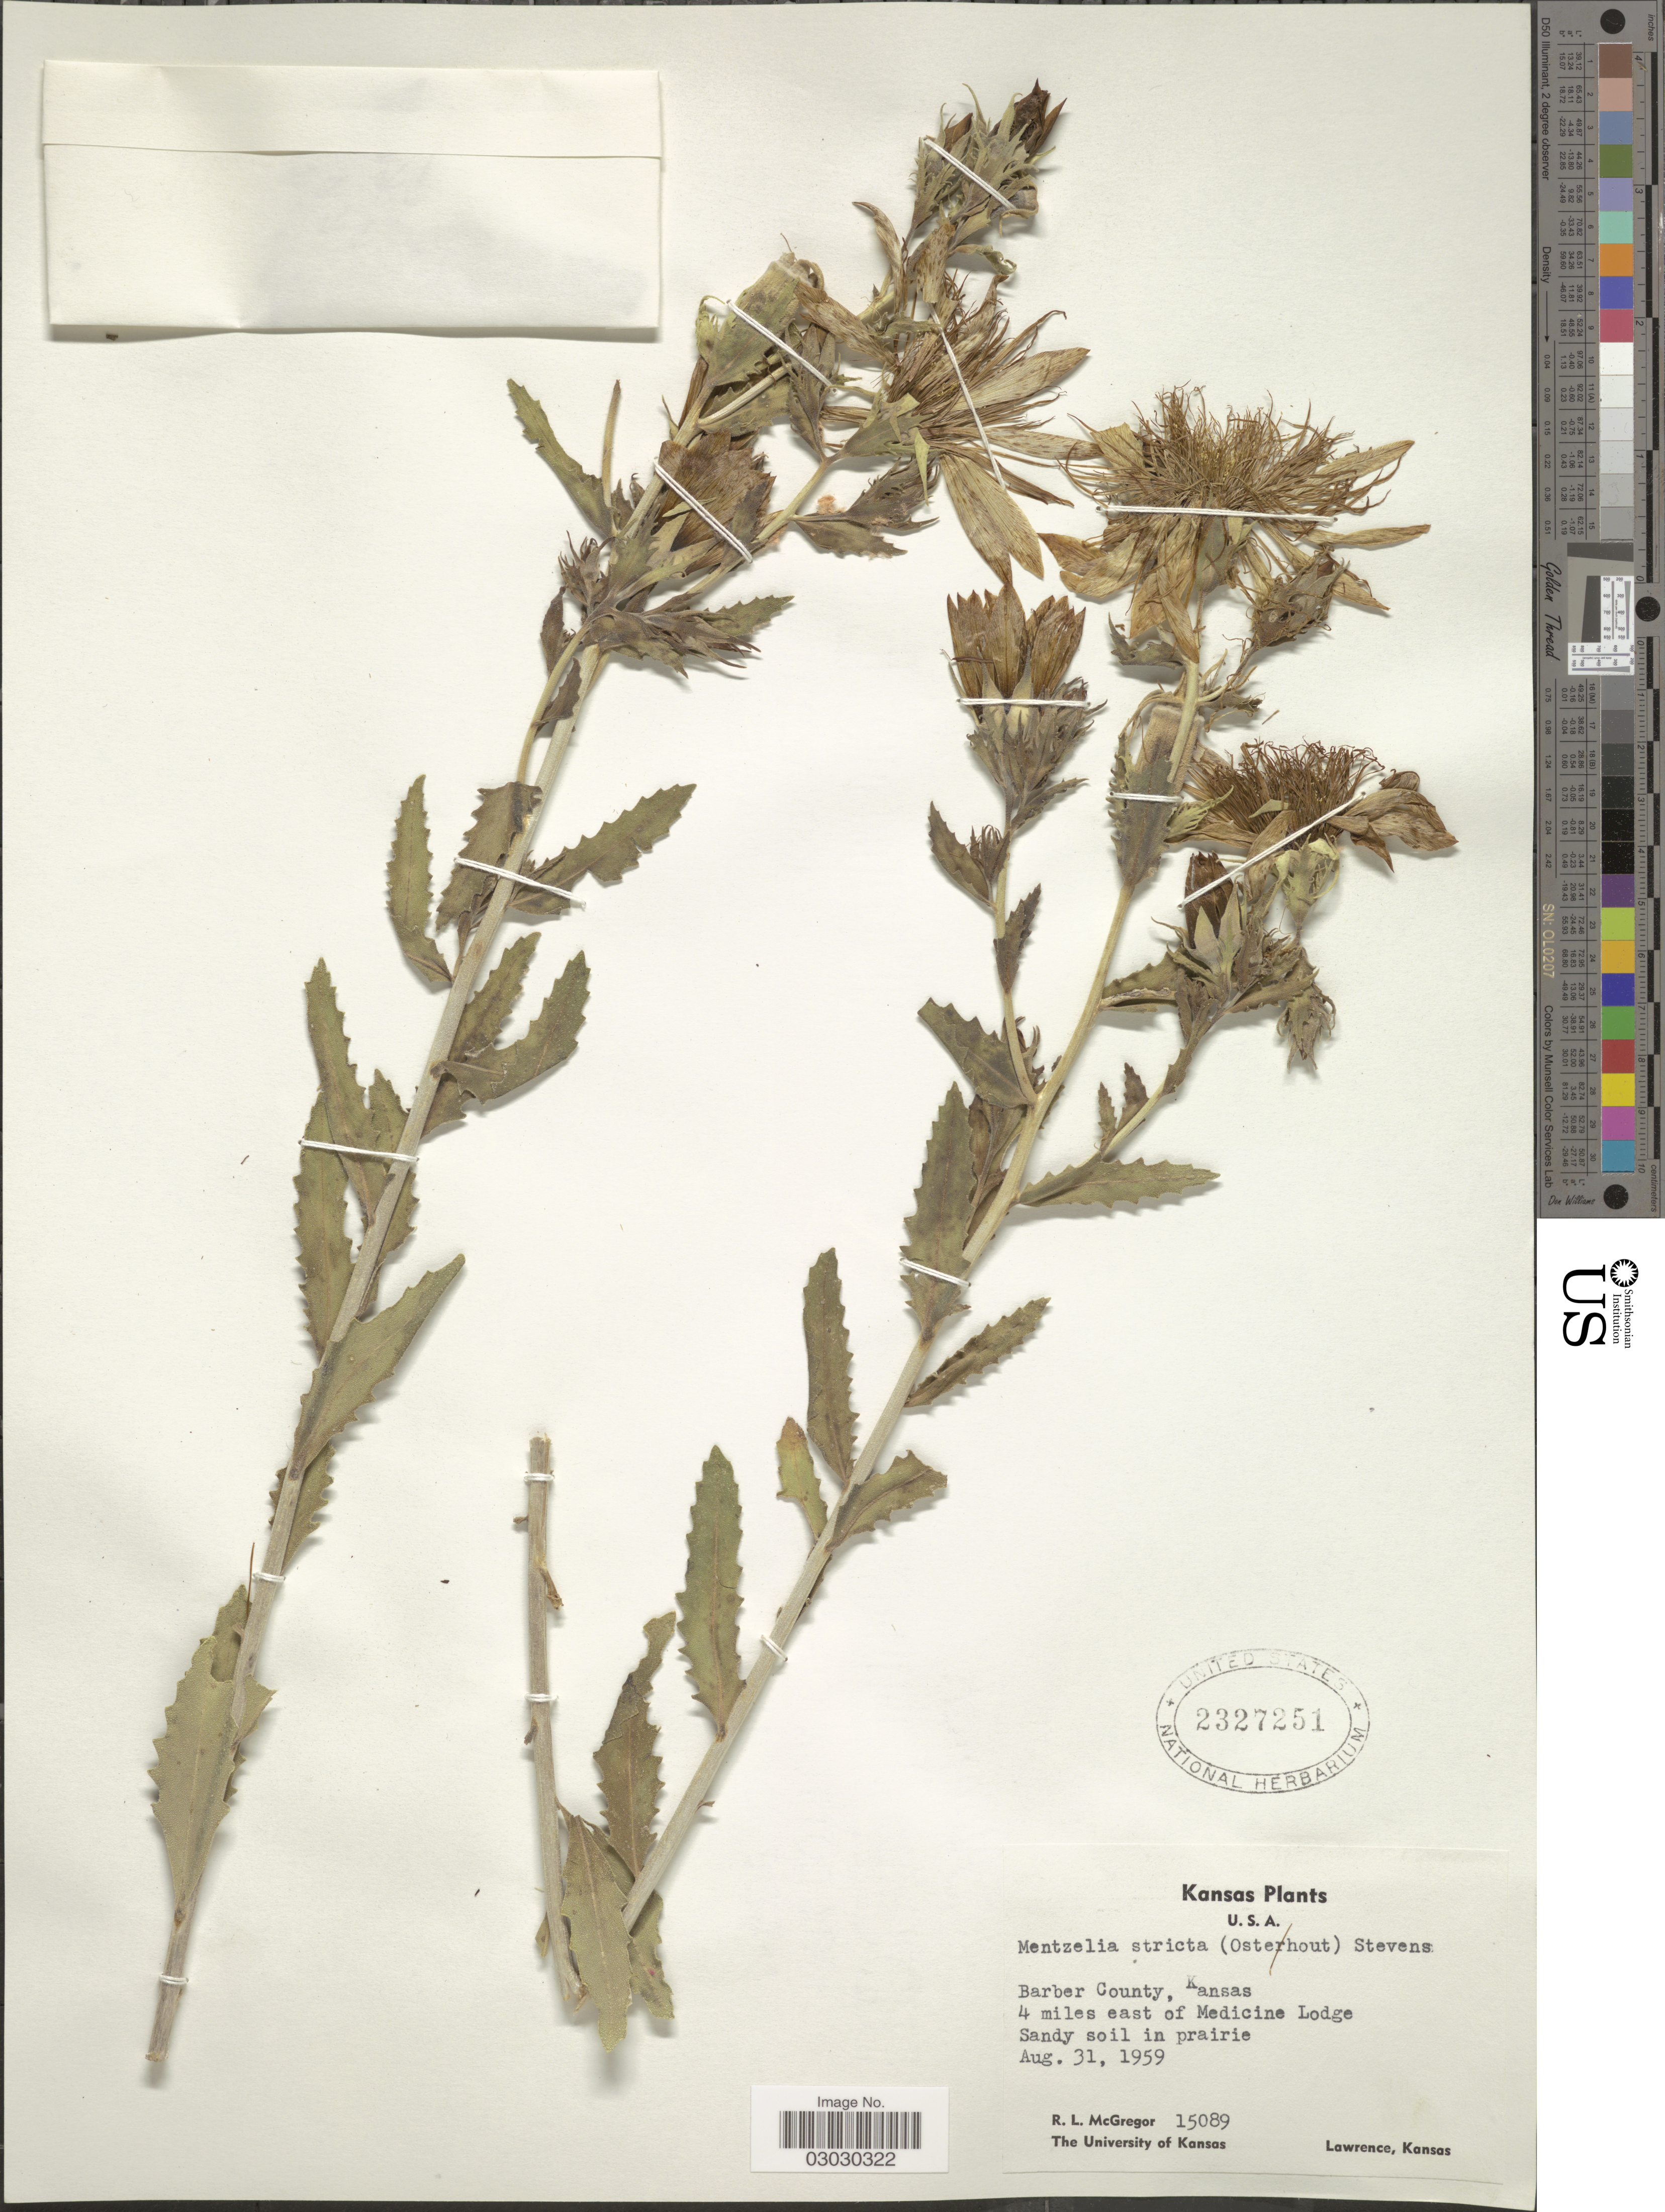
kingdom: Plantae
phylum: Tracheophyta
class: Magnoliopsida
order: Cornales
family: Loasaceae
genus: Mentzelia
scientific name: Mentzelia stricta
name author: (Osterh.) Stevens ex Jeffs & Little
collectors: R. McGregor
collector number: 15089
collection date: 1959-08-31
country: United States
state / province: Kansas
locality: Barber County, Kansas, 4 miles east of Medicine Lodge.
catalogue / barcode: US 2327251